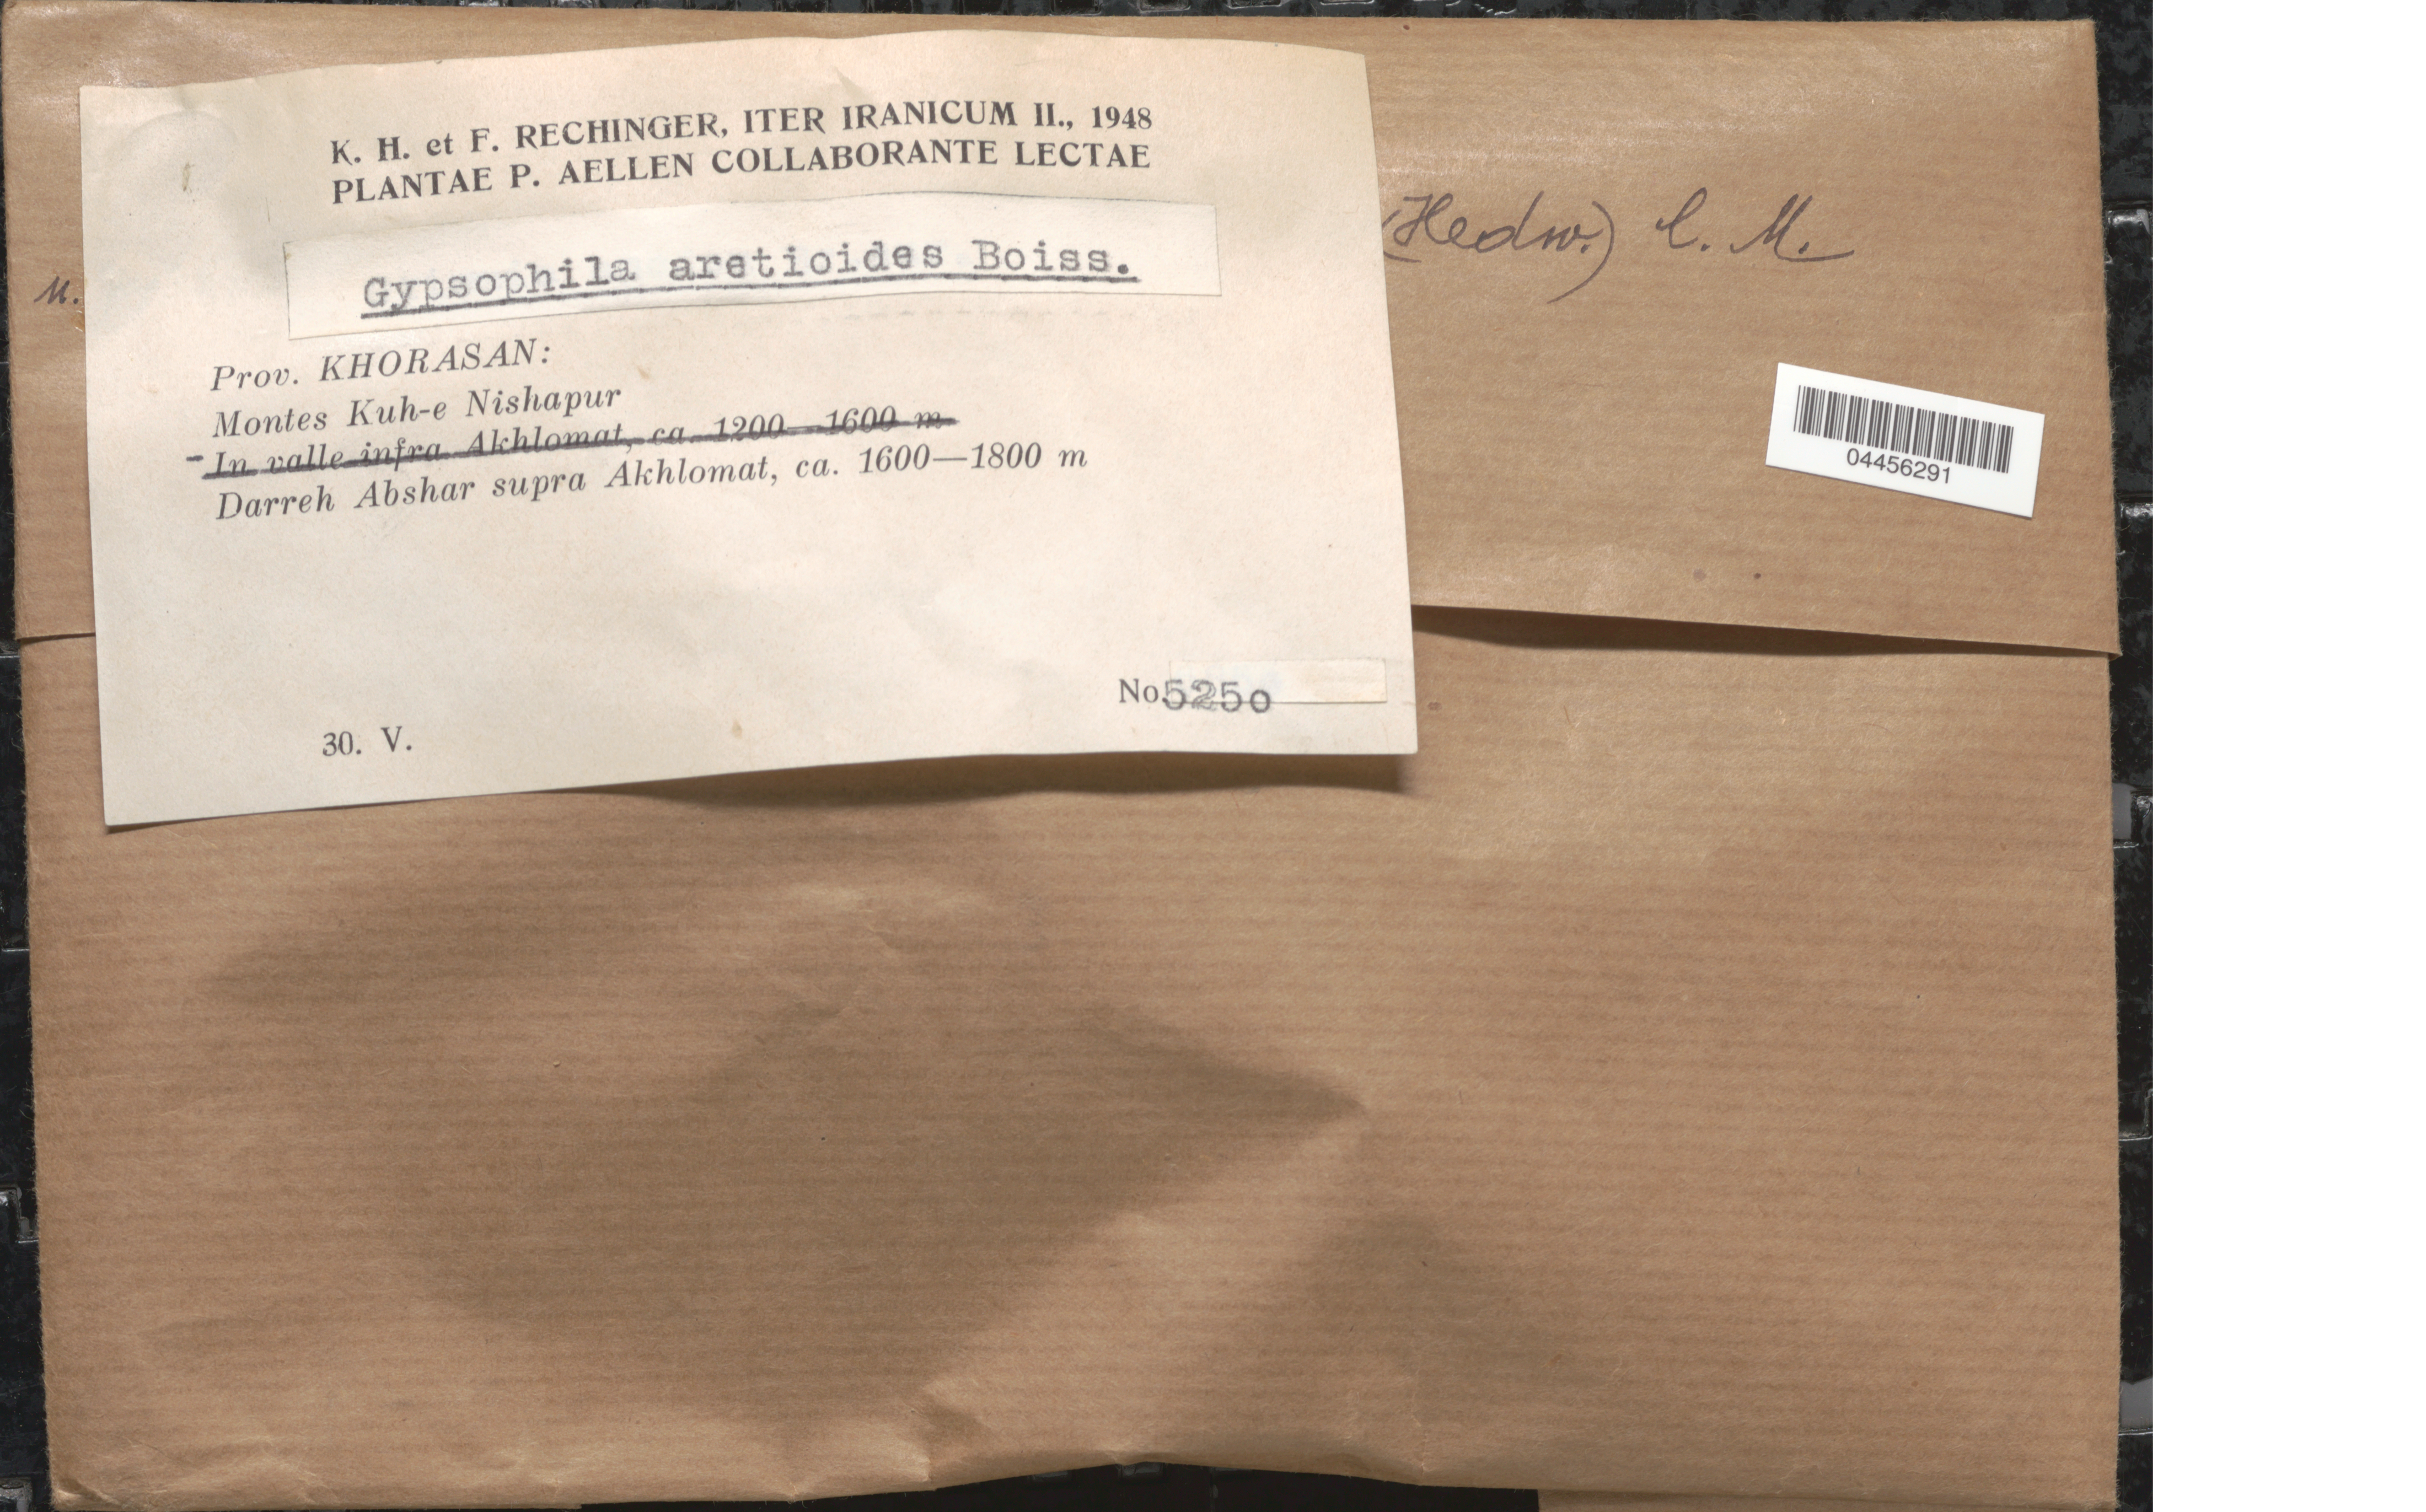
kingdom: Plantae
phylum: Tracheophyta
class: Magnoliopsida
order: Caryophyllales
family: Caryophyllaceae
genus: Gypsophila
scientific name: Gypsophila aretioides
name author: Boiss.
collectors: K. H. Rechinger & F. Rechinger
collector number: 5250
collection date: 1948-05-30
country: Iran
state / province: Khorasan [obsolete]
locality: Iter Iranicum II., 1948. Prov. Khorasan: Montes Kuh-e Nishapur. Darreh Abshar supra Akhlomat.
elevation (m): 1600